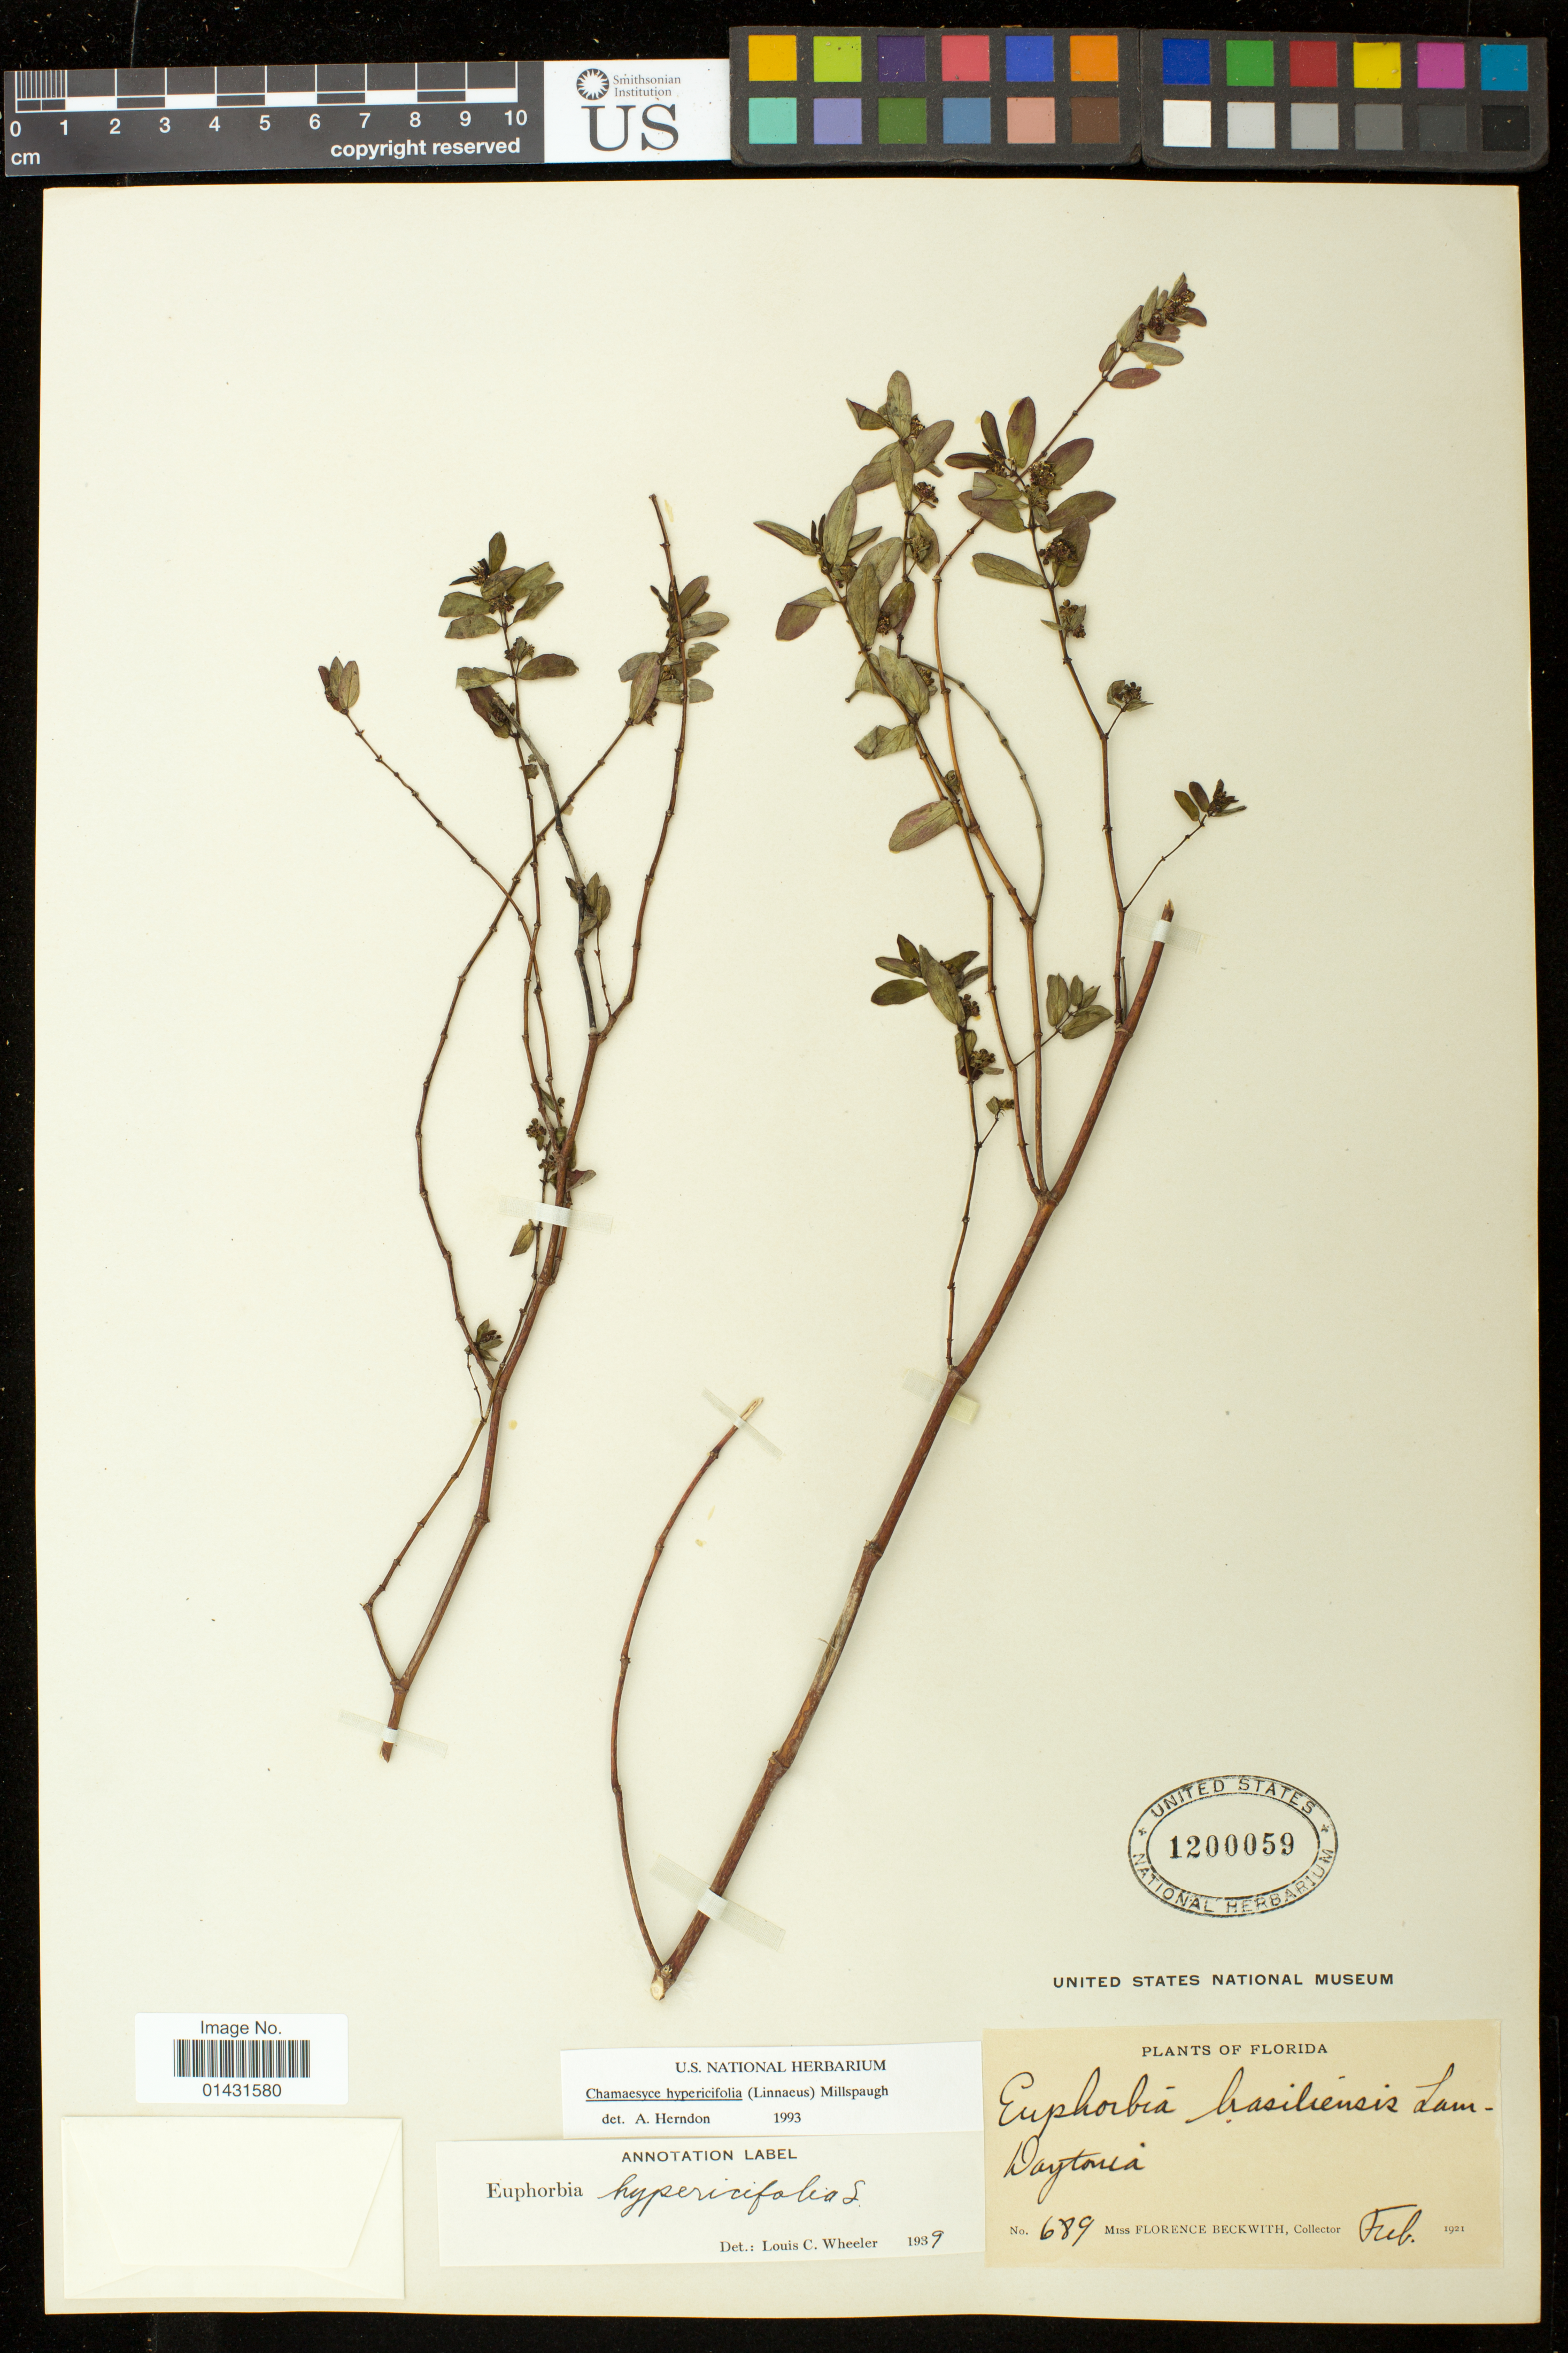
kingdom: Plantae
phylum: Tracheophyta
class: Magnoliopsida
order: Malpighiales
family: Euphorbiaceae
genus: Euphorbia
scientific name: Euphorbia hypericifolia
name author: L.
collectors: F. Beckwith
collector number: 689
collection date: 1921-02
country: United States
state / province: Florida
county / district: Volusia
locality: Daytonia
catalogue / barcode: US 1200059